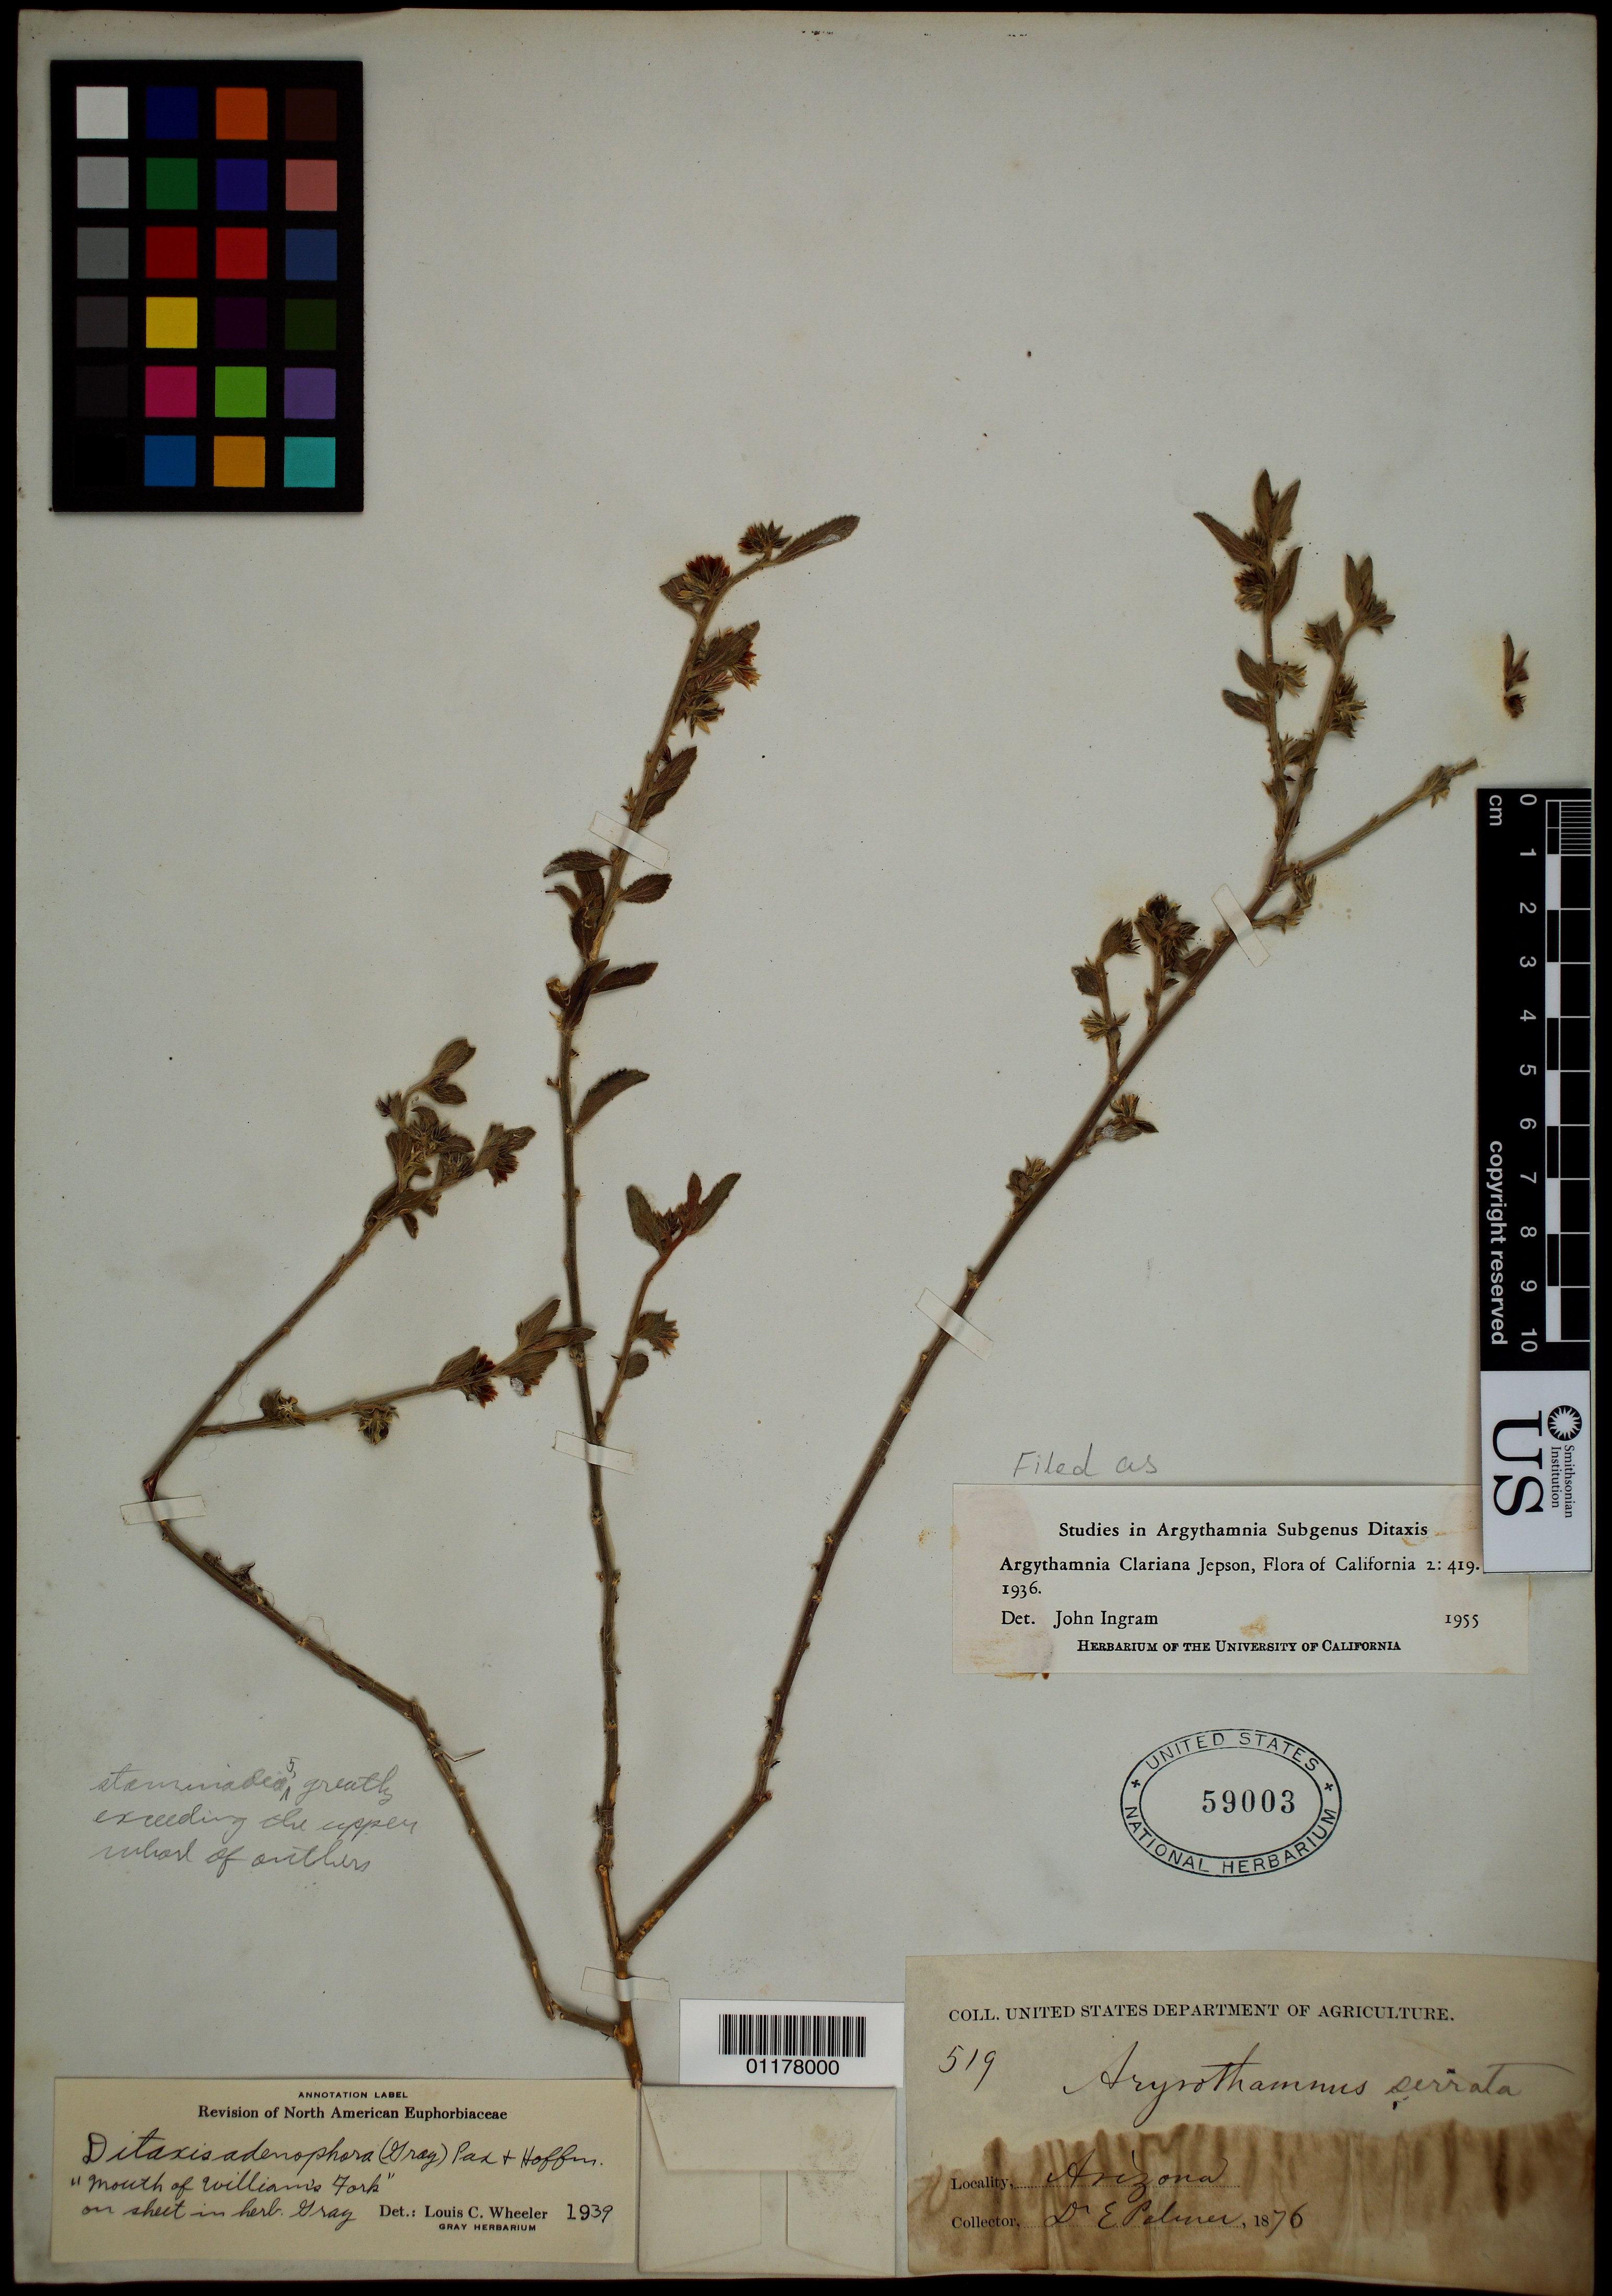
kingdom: Plantae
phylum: Tracheophyta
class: Magnoliopsida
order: Malpighiales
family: Euphorbiaceae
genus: Argythamnia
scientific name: Argythamnia claryana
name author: Jeps.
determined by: Ingram, J.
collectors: E. Palmer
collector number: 519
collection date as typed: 1876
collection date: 1876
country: United States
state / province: Arizona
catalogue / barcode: US 59003